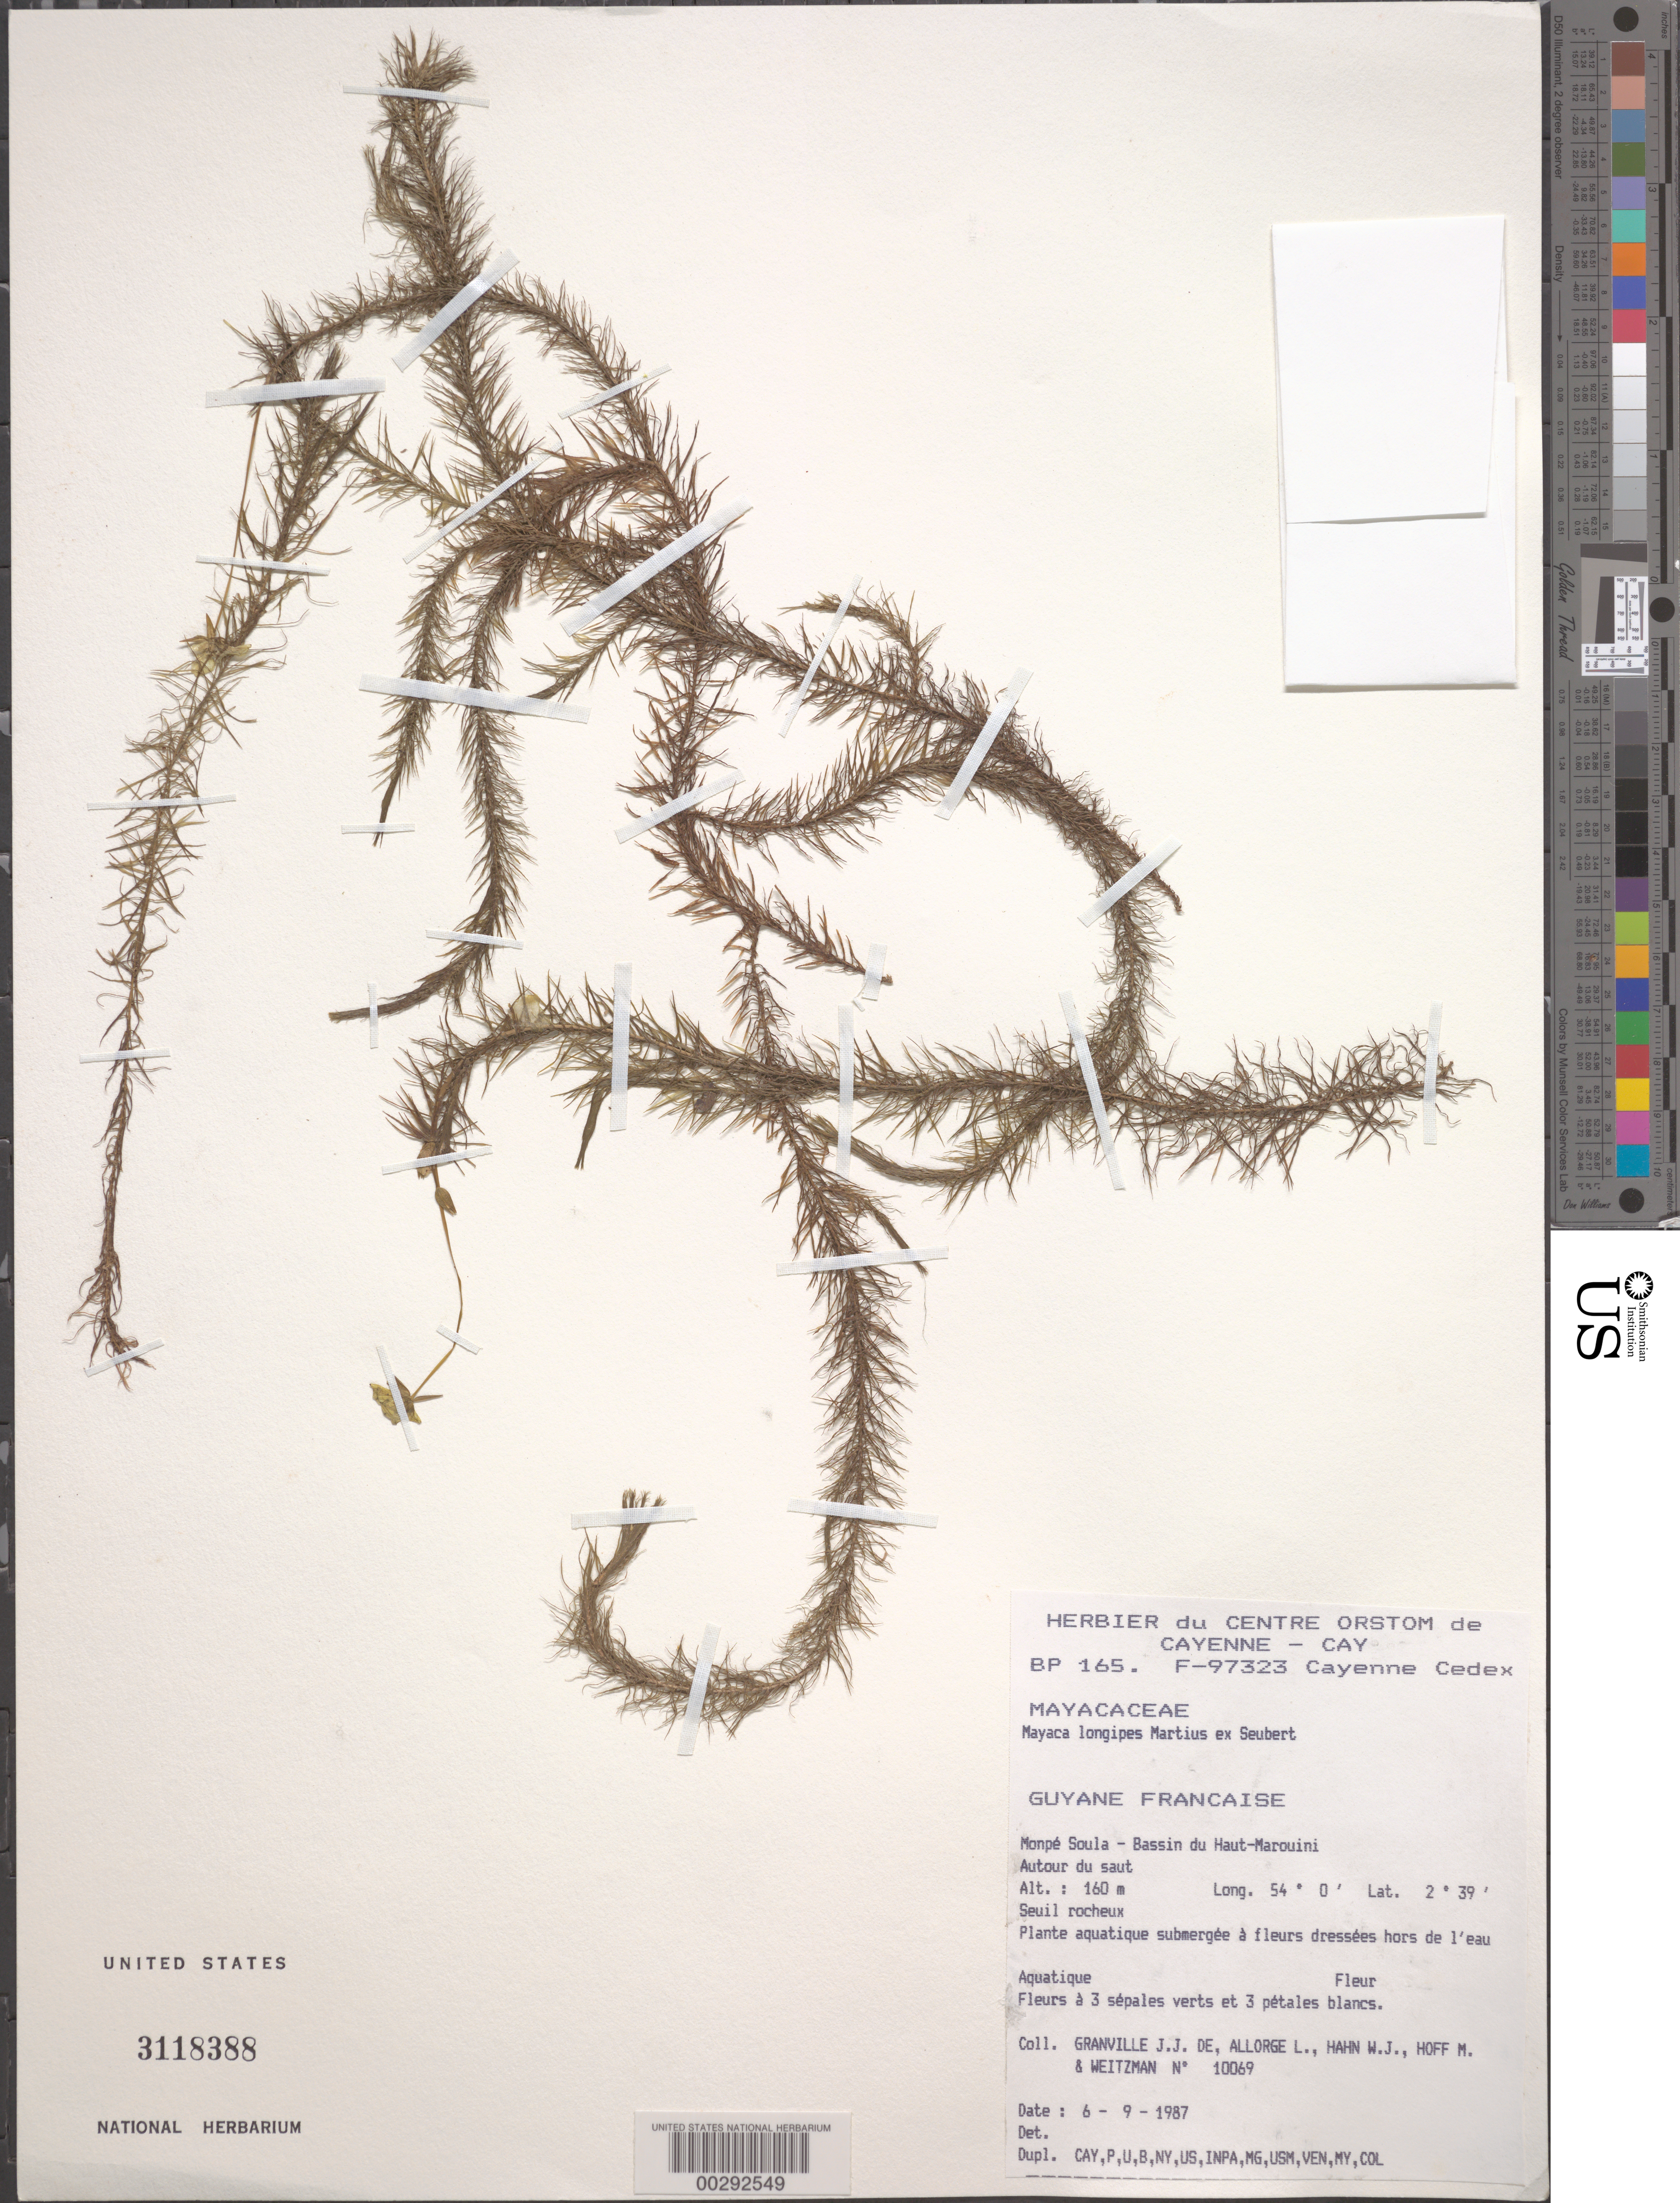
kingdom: Plantae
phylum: Tracheophyta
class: Liliopsida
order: Poales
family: Mayacaceae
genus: Mayaca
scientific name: Mayaca longipes Gand., nom. illeg. hom.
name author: Gand.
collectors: J.-J. de Granville, L. Allorge, W. J. Hahn, M. Hoff & A. L. Weitzman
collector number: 10069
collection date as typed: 06 Sep 1987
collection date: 1987-09-06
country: French Guiana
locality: Monpe soula, bassin du haut-marouini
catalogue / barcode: US 3118388